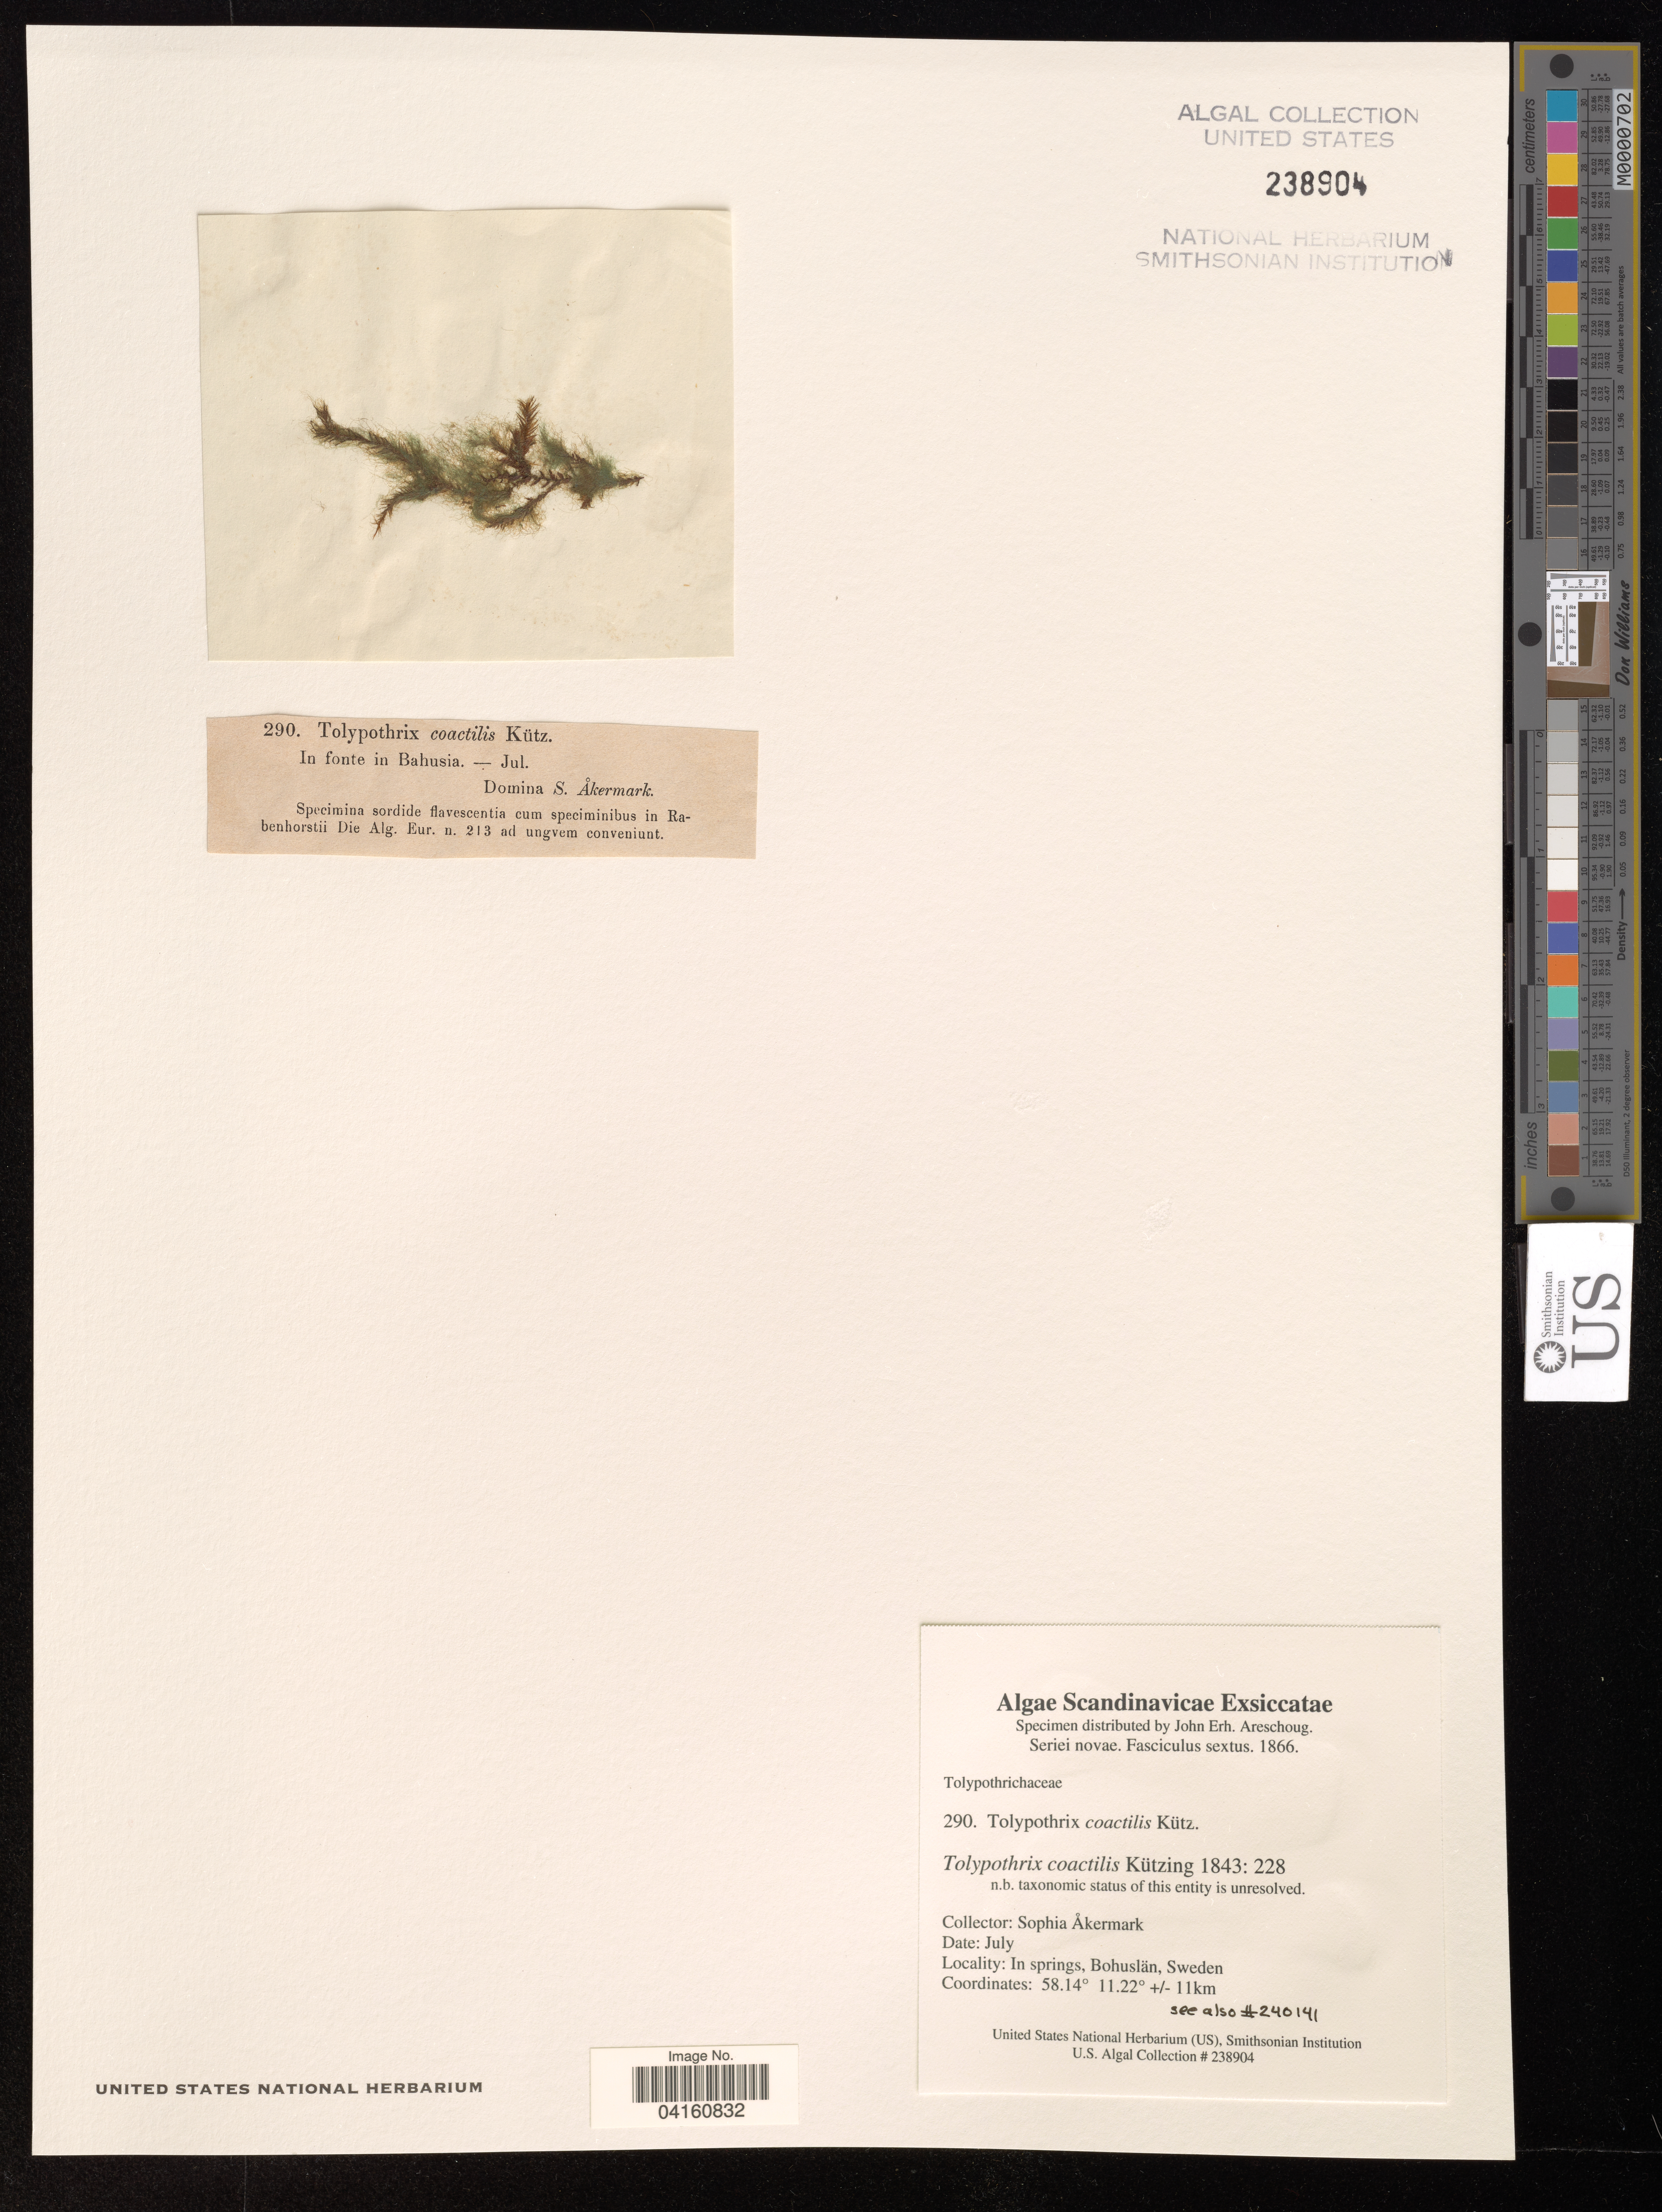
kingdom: Bacteria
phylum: Cyanobacteria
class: Cyanobacteriia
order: Cyanobacteriales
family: Tolypothrichaceae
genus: Tolypothrix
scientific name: Tolypothrix coactilis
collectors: S. Akermark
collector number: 290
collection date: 1866-07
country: Sweden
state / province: Västra Götaland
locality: Bohuslan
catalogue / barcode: US 238904